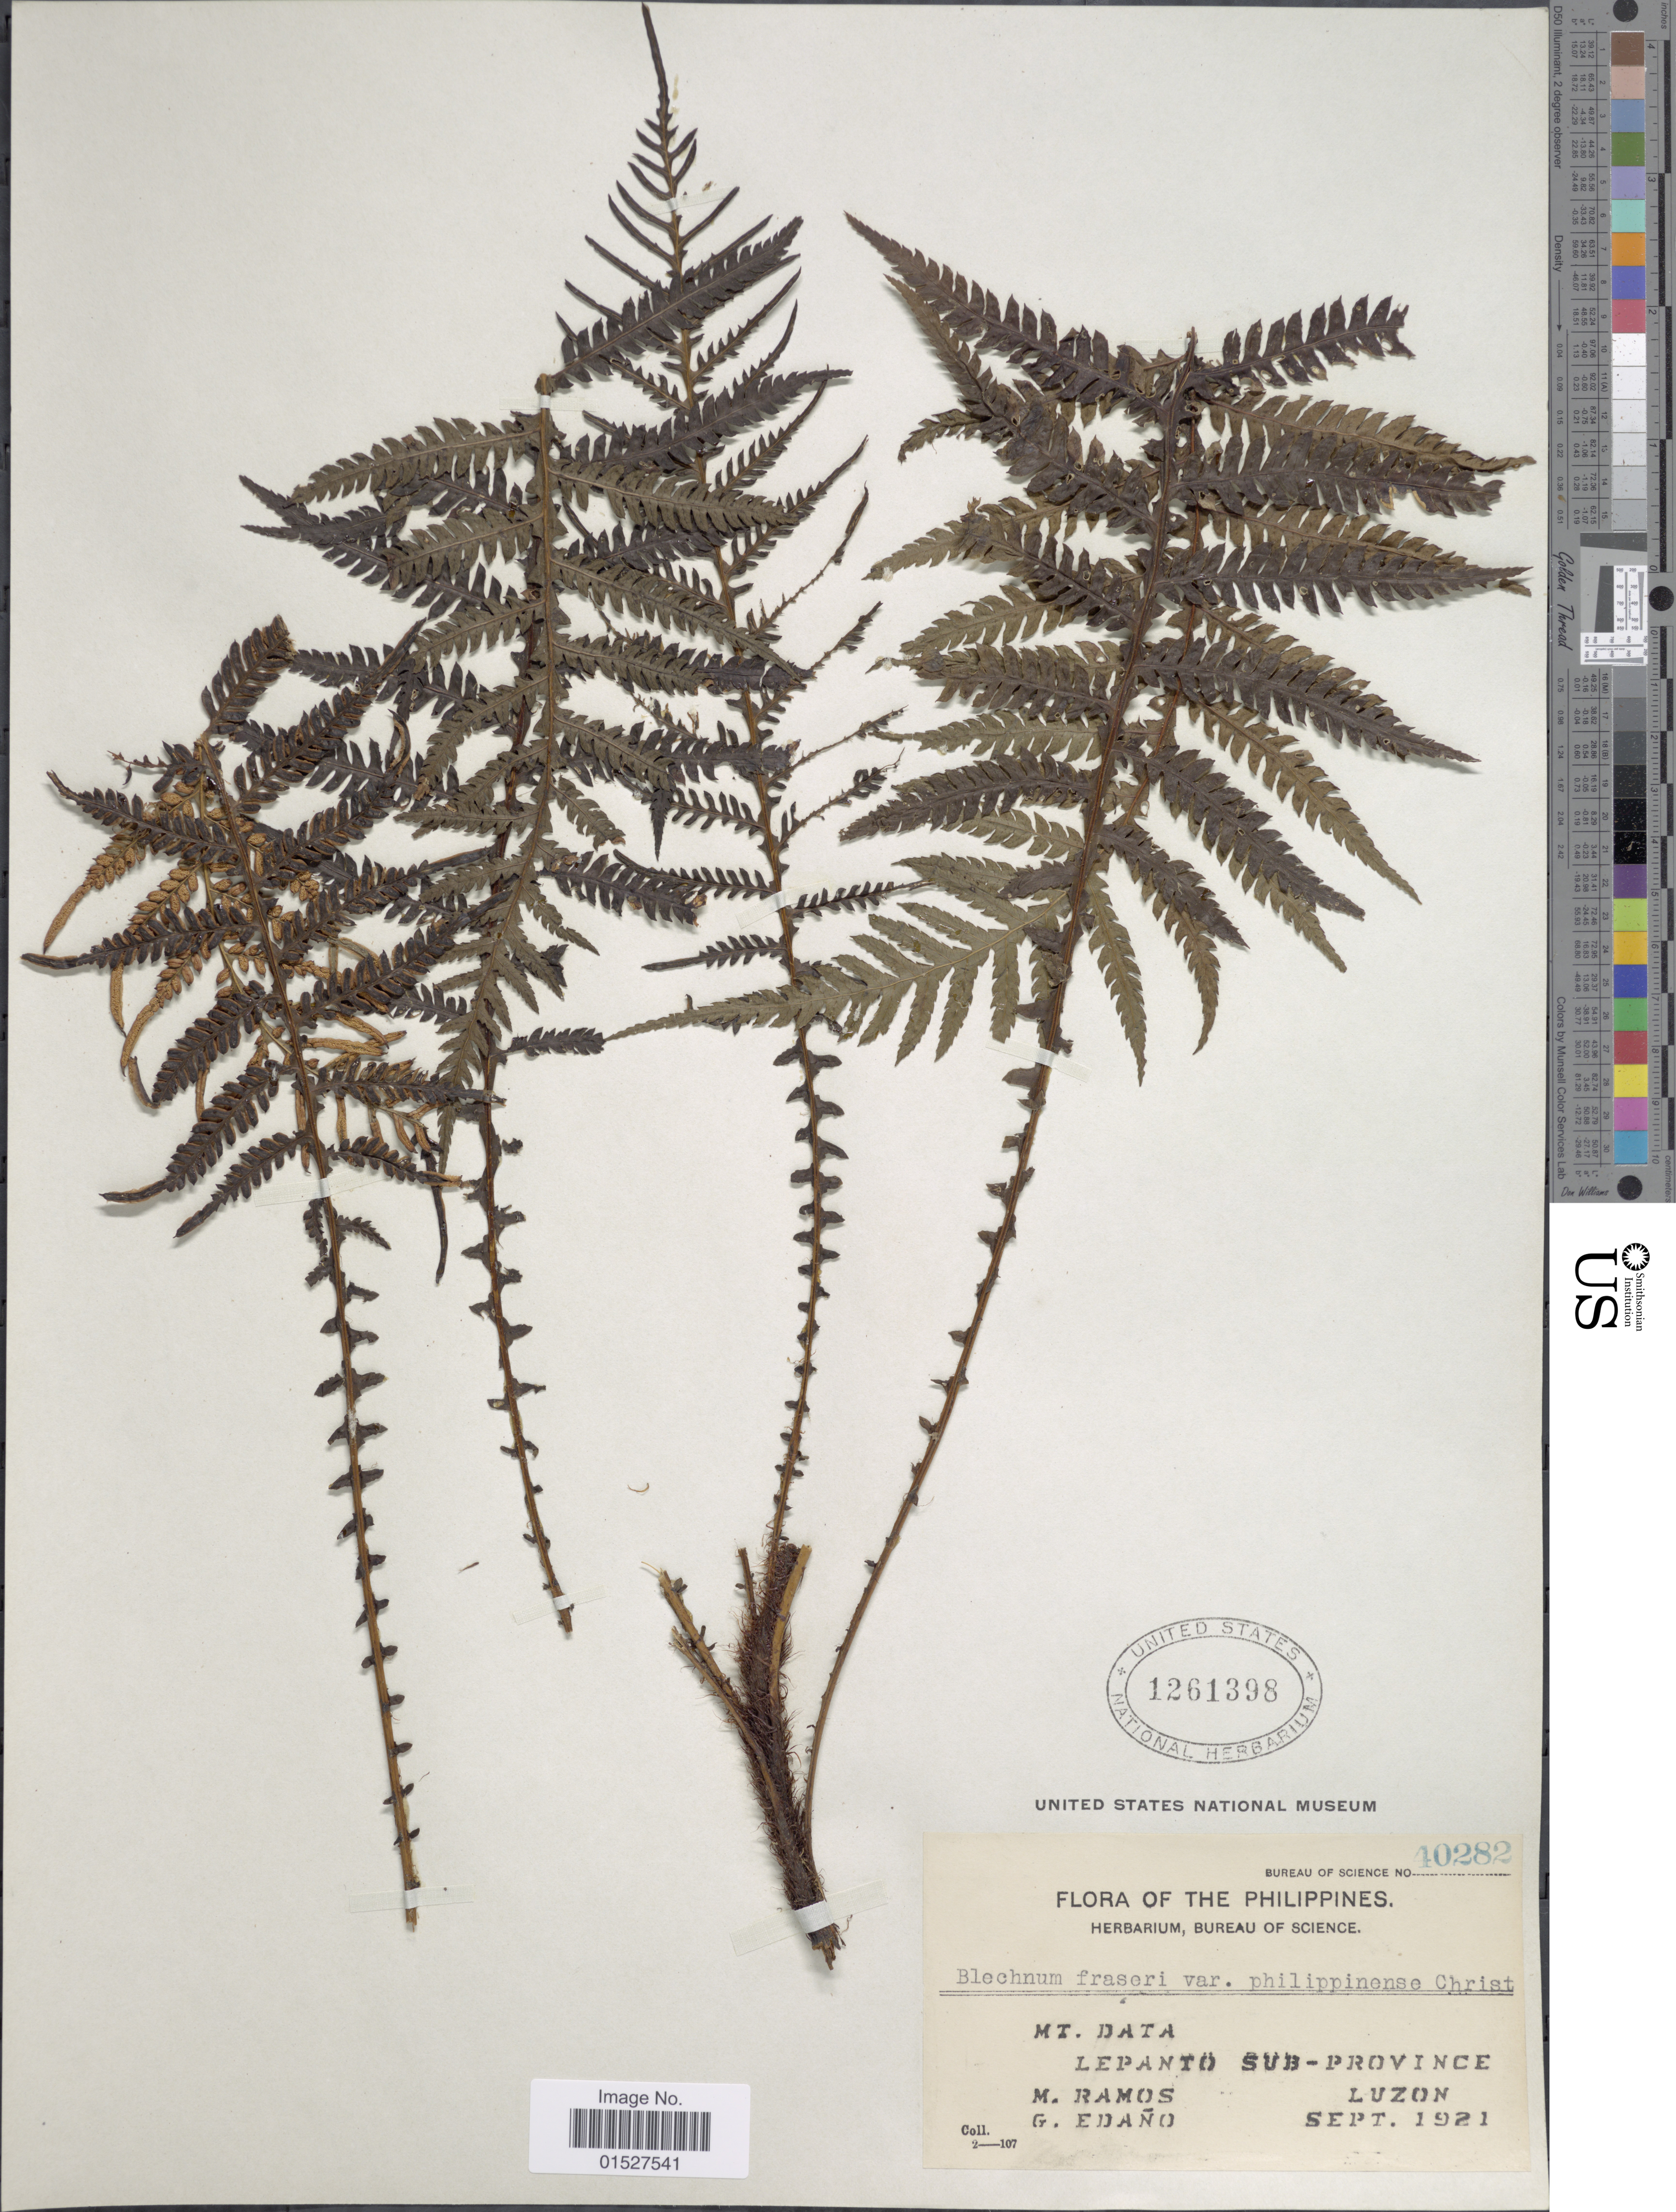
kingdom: Plantae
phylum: Tracheophyta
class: Polypodiopsida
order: Polypodiales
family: Blechnaceae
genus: Blechnum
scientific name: Blechnum fraseri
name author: (A. Cunn.) Luerss.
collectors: M. Ramos & G. Edaño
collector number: Bureau of Science 40282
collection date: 1921-09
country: Philippines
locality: Mt. Data. Lepanto Sub-Province. Luzon.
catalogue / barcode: US 1261398